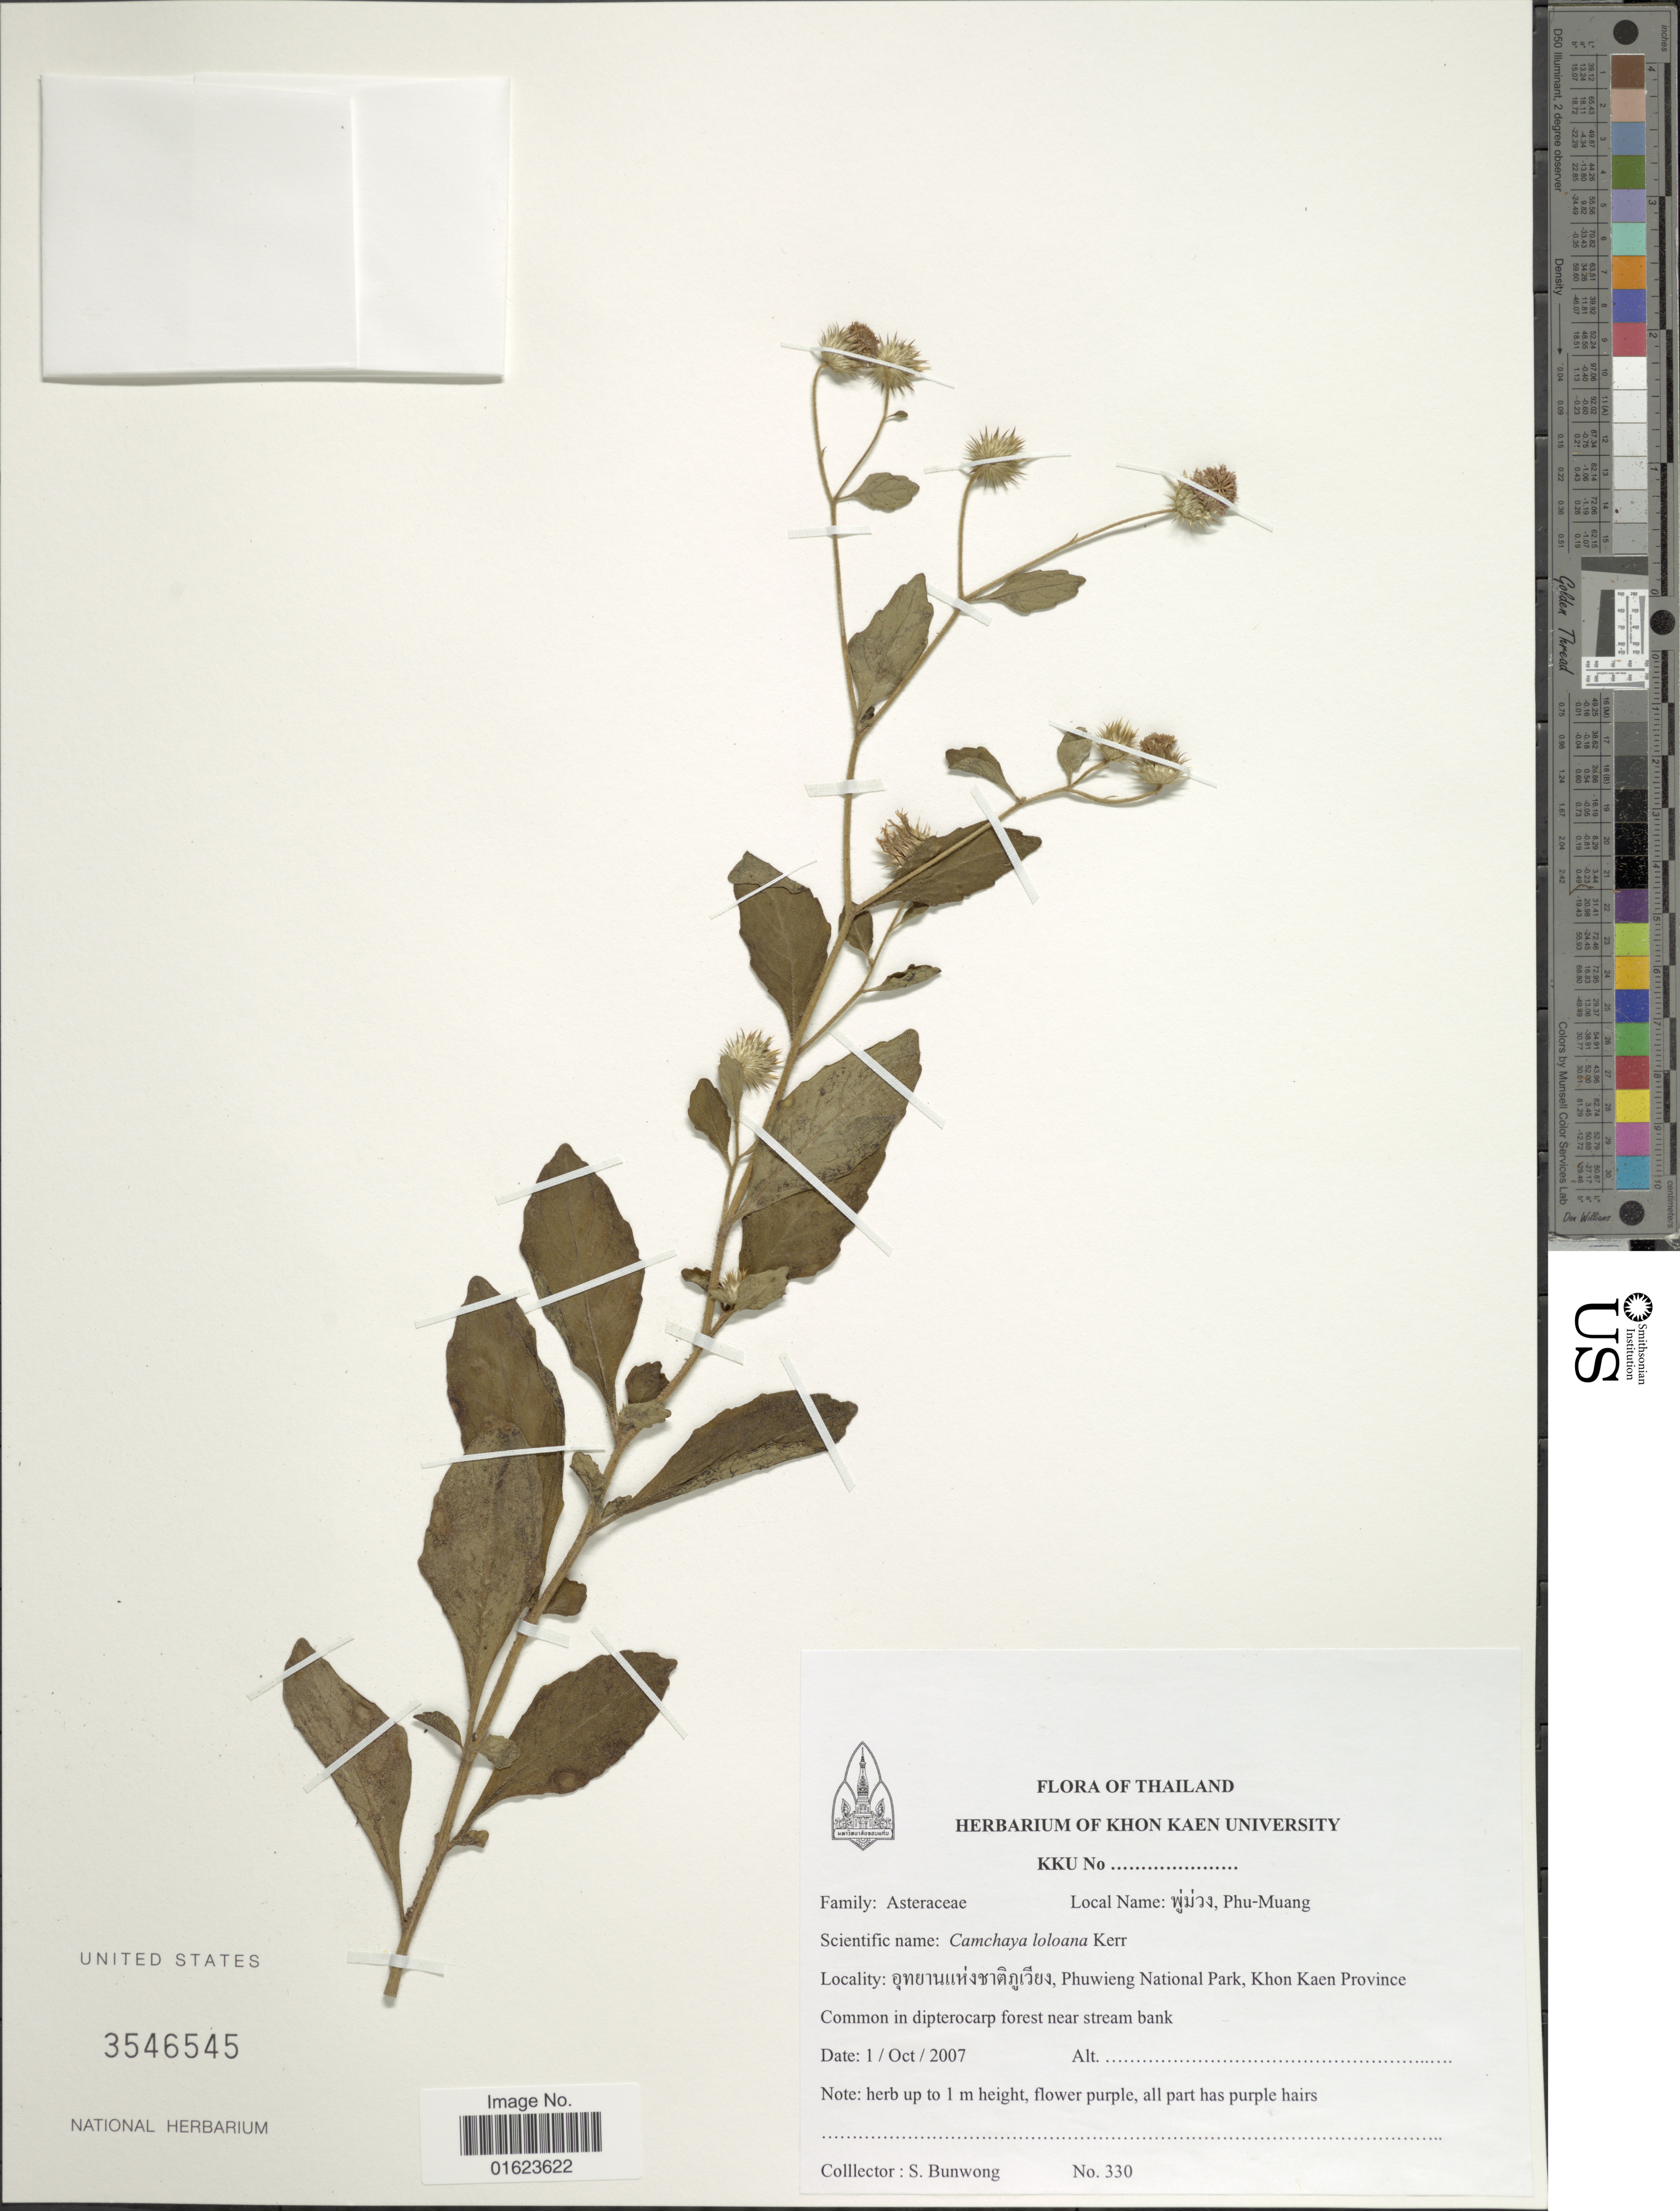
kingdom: Plantae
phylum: Tracheophyta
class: Magnoliopsida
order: Asterales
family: Asteraceae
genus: Camchaya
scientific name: Camchaya loloana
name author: Kerr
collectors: S. Bunwong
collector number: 330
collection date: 2007-10-01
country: Thailand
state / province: Khon Kaen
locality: X, Phuwieng National Park, Khon Kaen Province.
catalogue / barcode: US 3546545